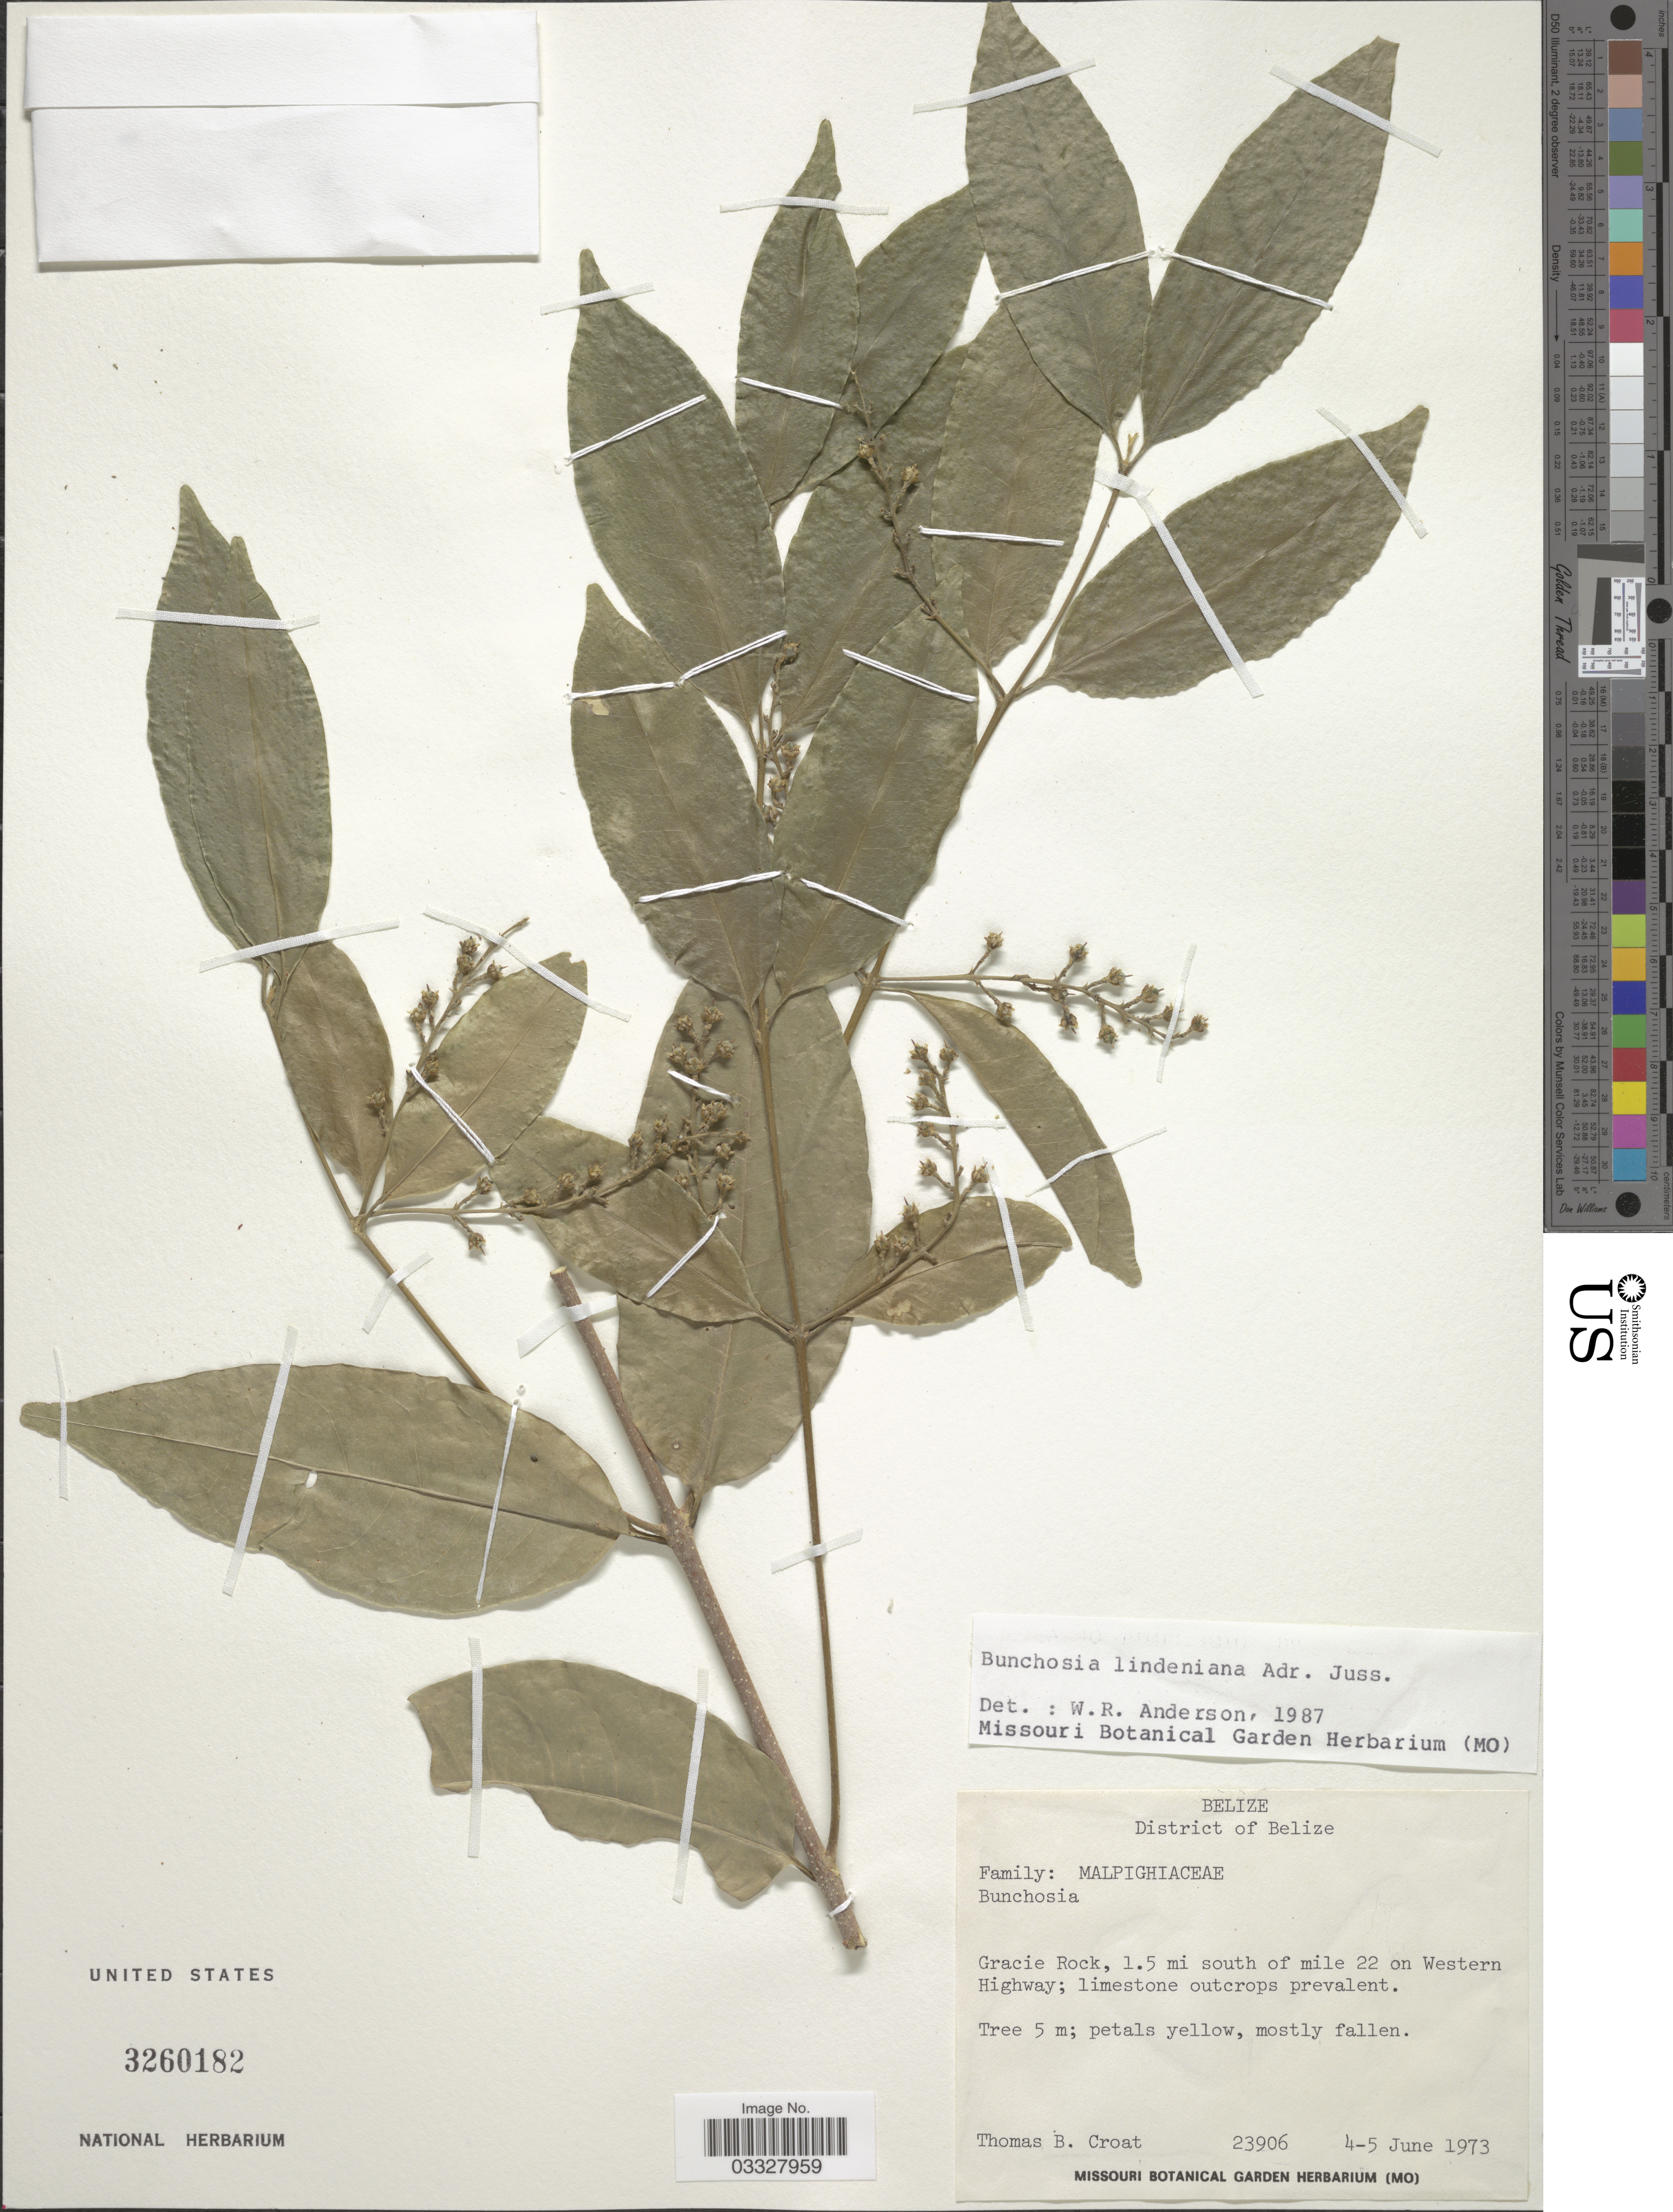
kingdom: Plantae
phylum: Tracheophyta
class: Magnoliopsida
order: Malpighiales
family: Malpighiaceae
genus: Bunchosia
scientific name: Bunchosia lindeniana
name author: A. Juss.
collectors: T. B. Croat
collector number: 23906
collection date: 1973-06-04/1973-06-05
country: Belize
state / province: Belize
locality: District of Belize. Gracie Rock, 1.5 mi south of mile 22 on Western Highway.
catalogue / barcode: US 3260182